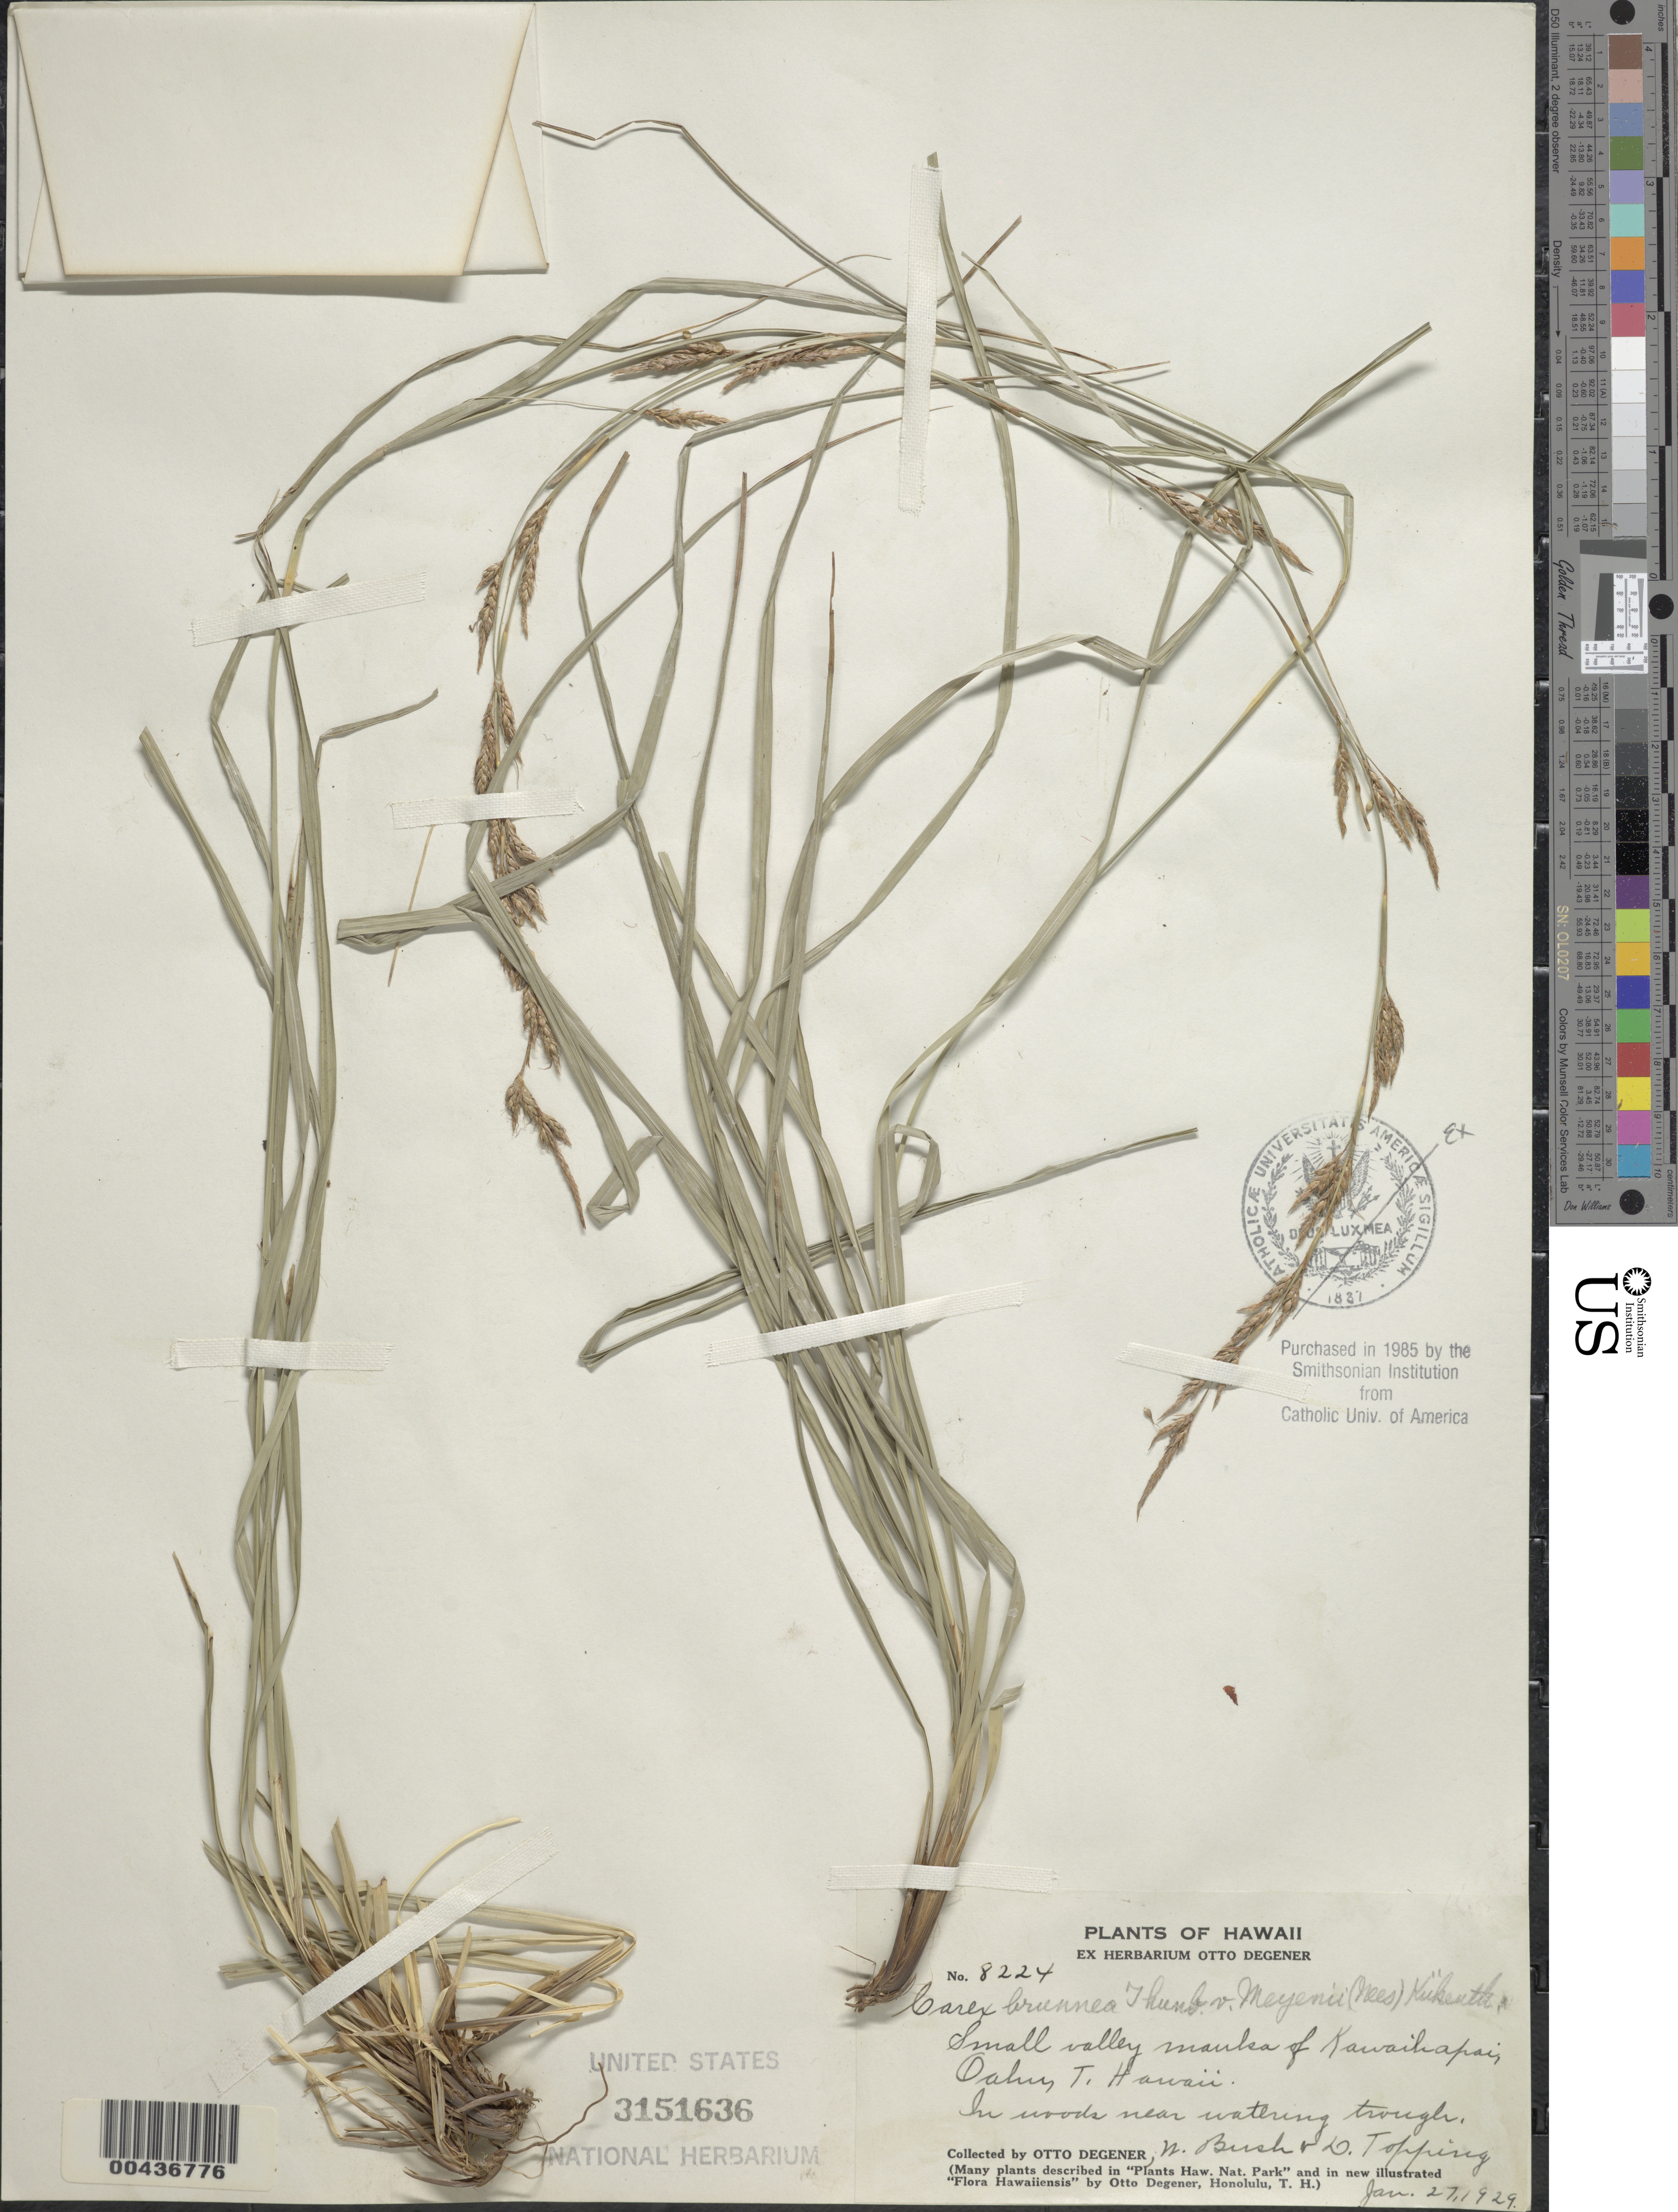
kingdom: Plantae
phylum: Tracheophyta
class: Liliopsida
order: Poales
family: Cyperaceae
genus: Carex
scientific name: Carex meyenii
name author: Nees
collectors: O. Degener, W. Bush & D. L. Topping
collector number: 8224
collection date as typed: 27 Jan 1929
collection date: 1929-01-27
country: United States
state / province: Hawaii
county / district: Honolulu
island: Oahu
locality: Small valley mauka of Kawaihapai, Oahu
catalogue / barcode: US 3151636